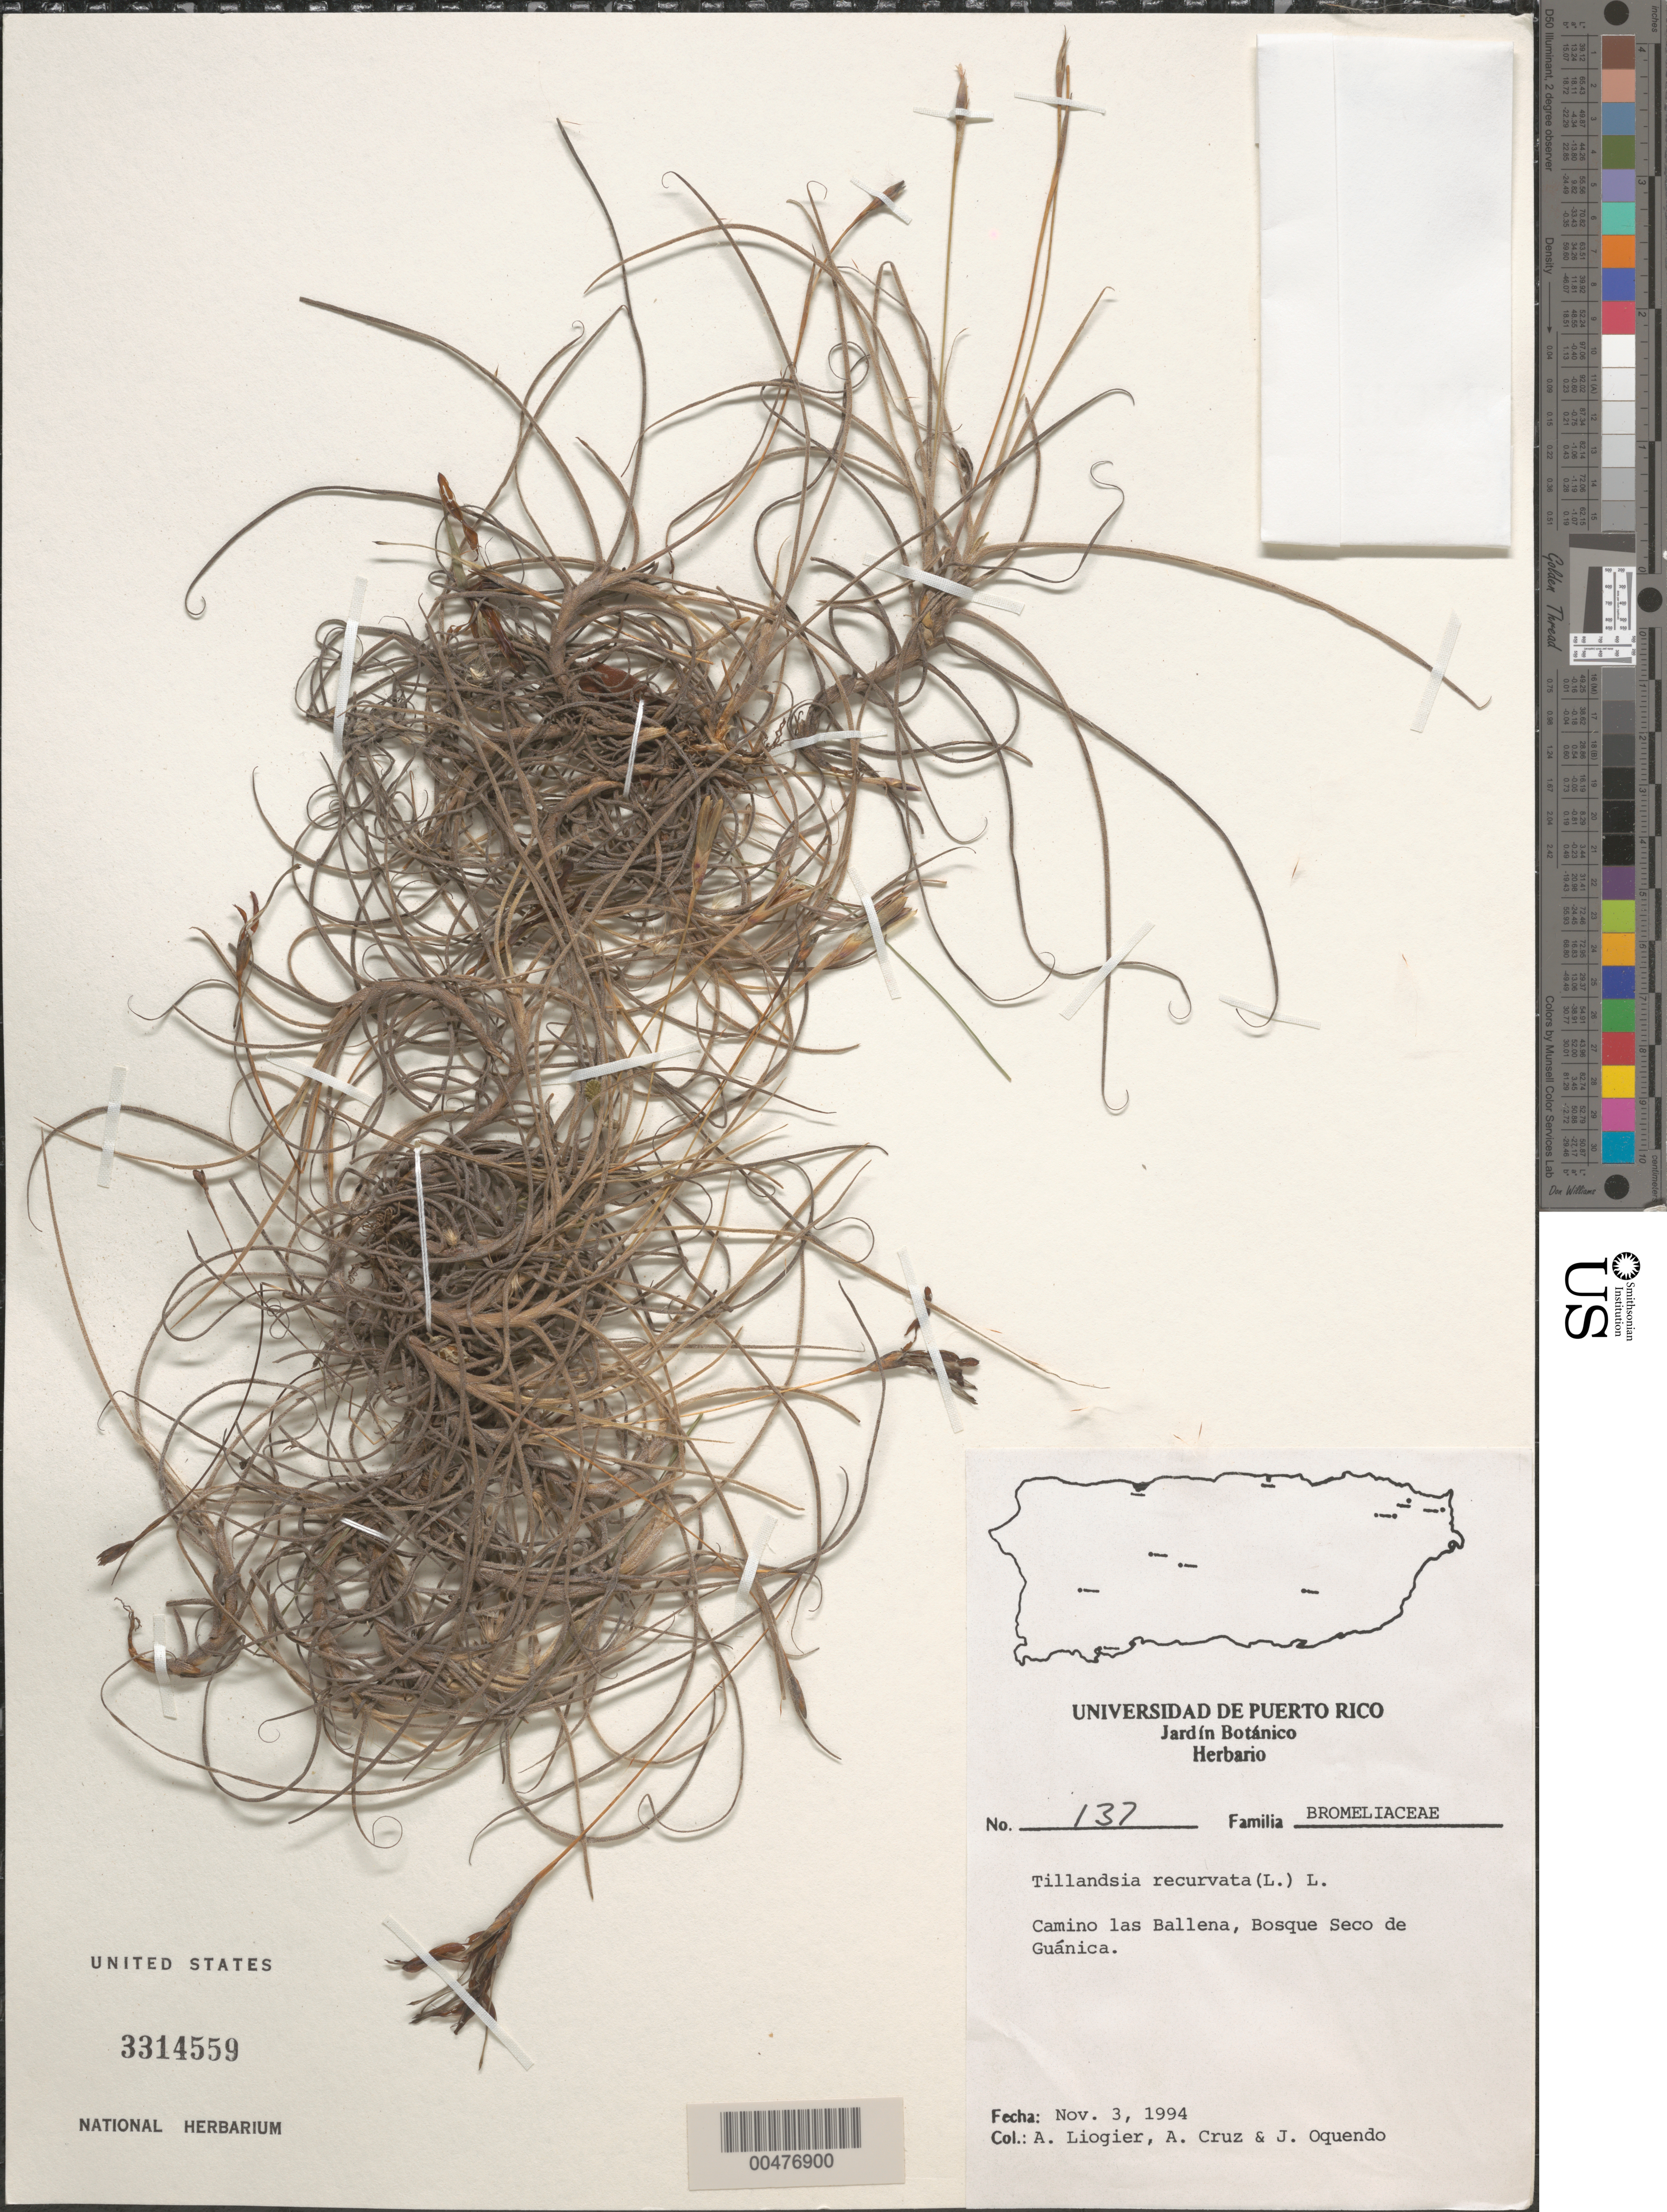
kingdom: Plantae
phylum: Tracheophyta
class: Liliopsida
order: Poales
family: Bromeliaceae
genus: Tillandsia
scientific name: Tillandsia recurvata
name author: L.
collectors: A. H. Liogier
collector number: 137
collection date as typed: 03 Nov 1994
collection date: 1994-11-03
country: Puerto Rico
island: Greater Antilles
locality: Bosque Seco de Guánica, Camino las Ballenas.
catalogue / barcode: US 3314559